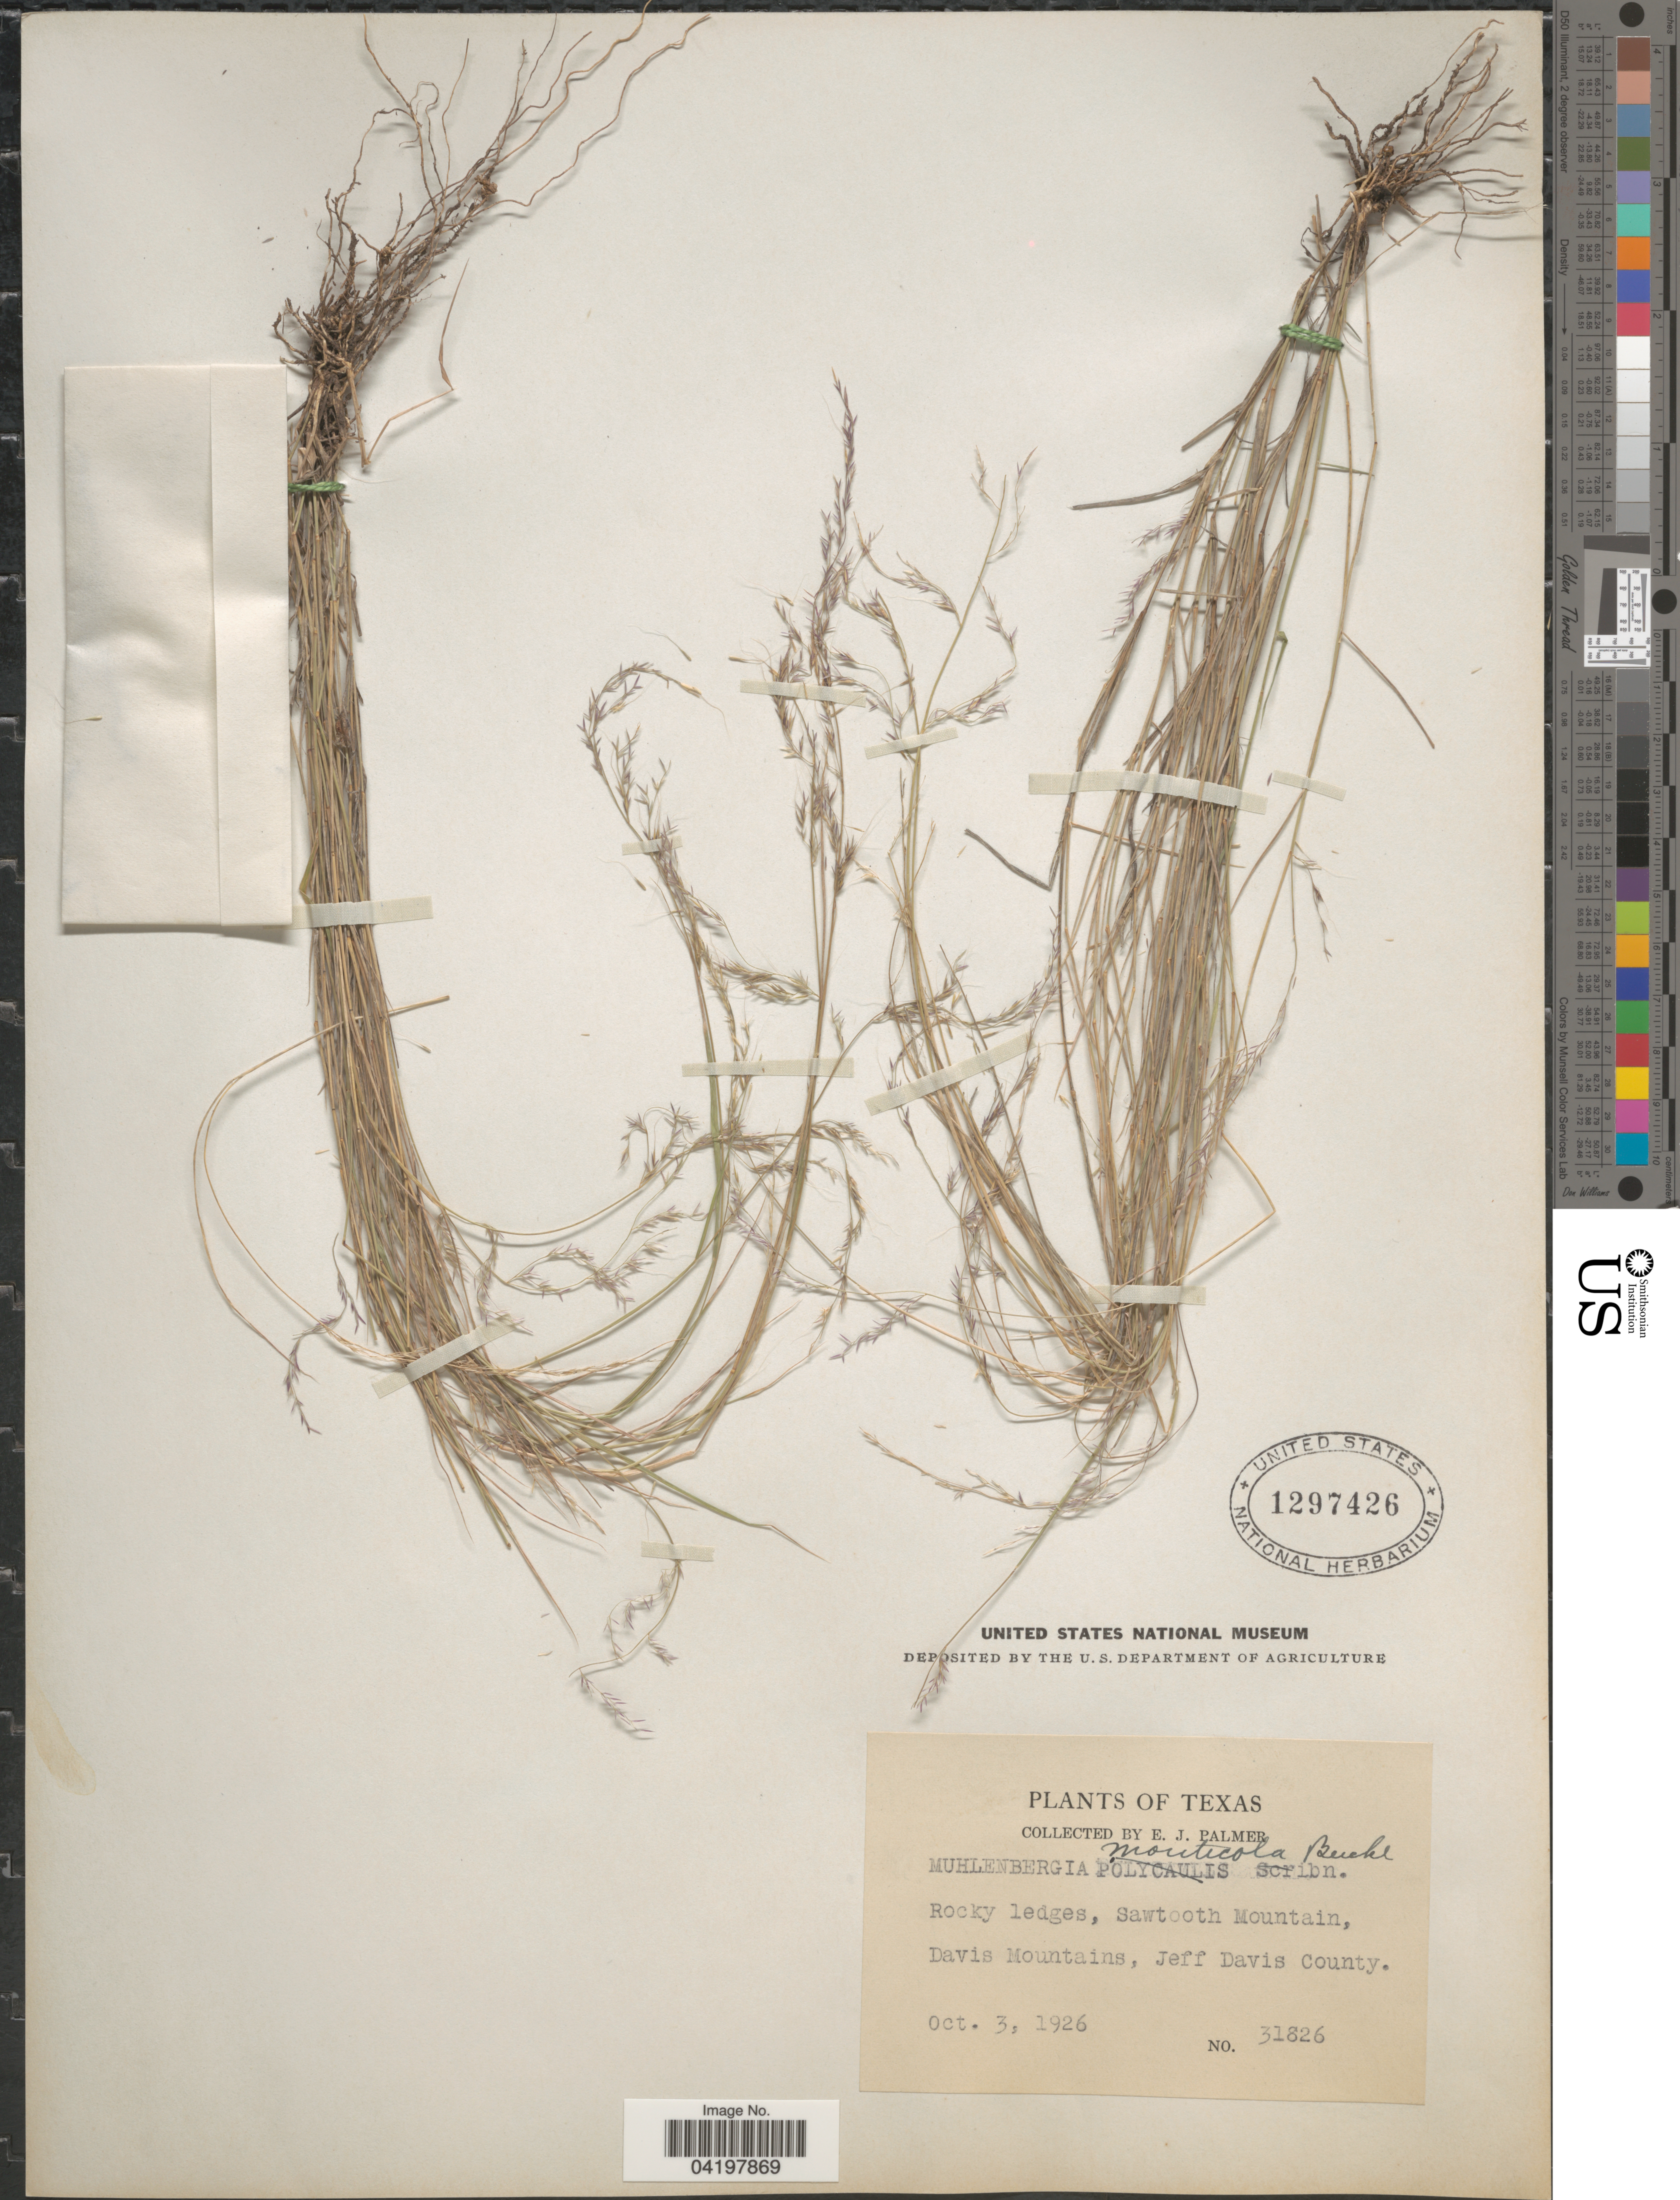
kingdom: Plantae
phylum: Tracheophyta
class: Liliopsida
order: Poales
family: Poaceae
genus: Muhlenbergia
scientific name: Muhlenbergia tenuifolia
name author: (Kunth) Kunth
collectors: E. J. Palmer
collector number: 31826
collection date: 1926-10-03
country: United States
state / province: Texas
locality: Sawtooth Mountain, Davis Mountains, Jeff Davis County.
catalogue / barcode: US 1297426